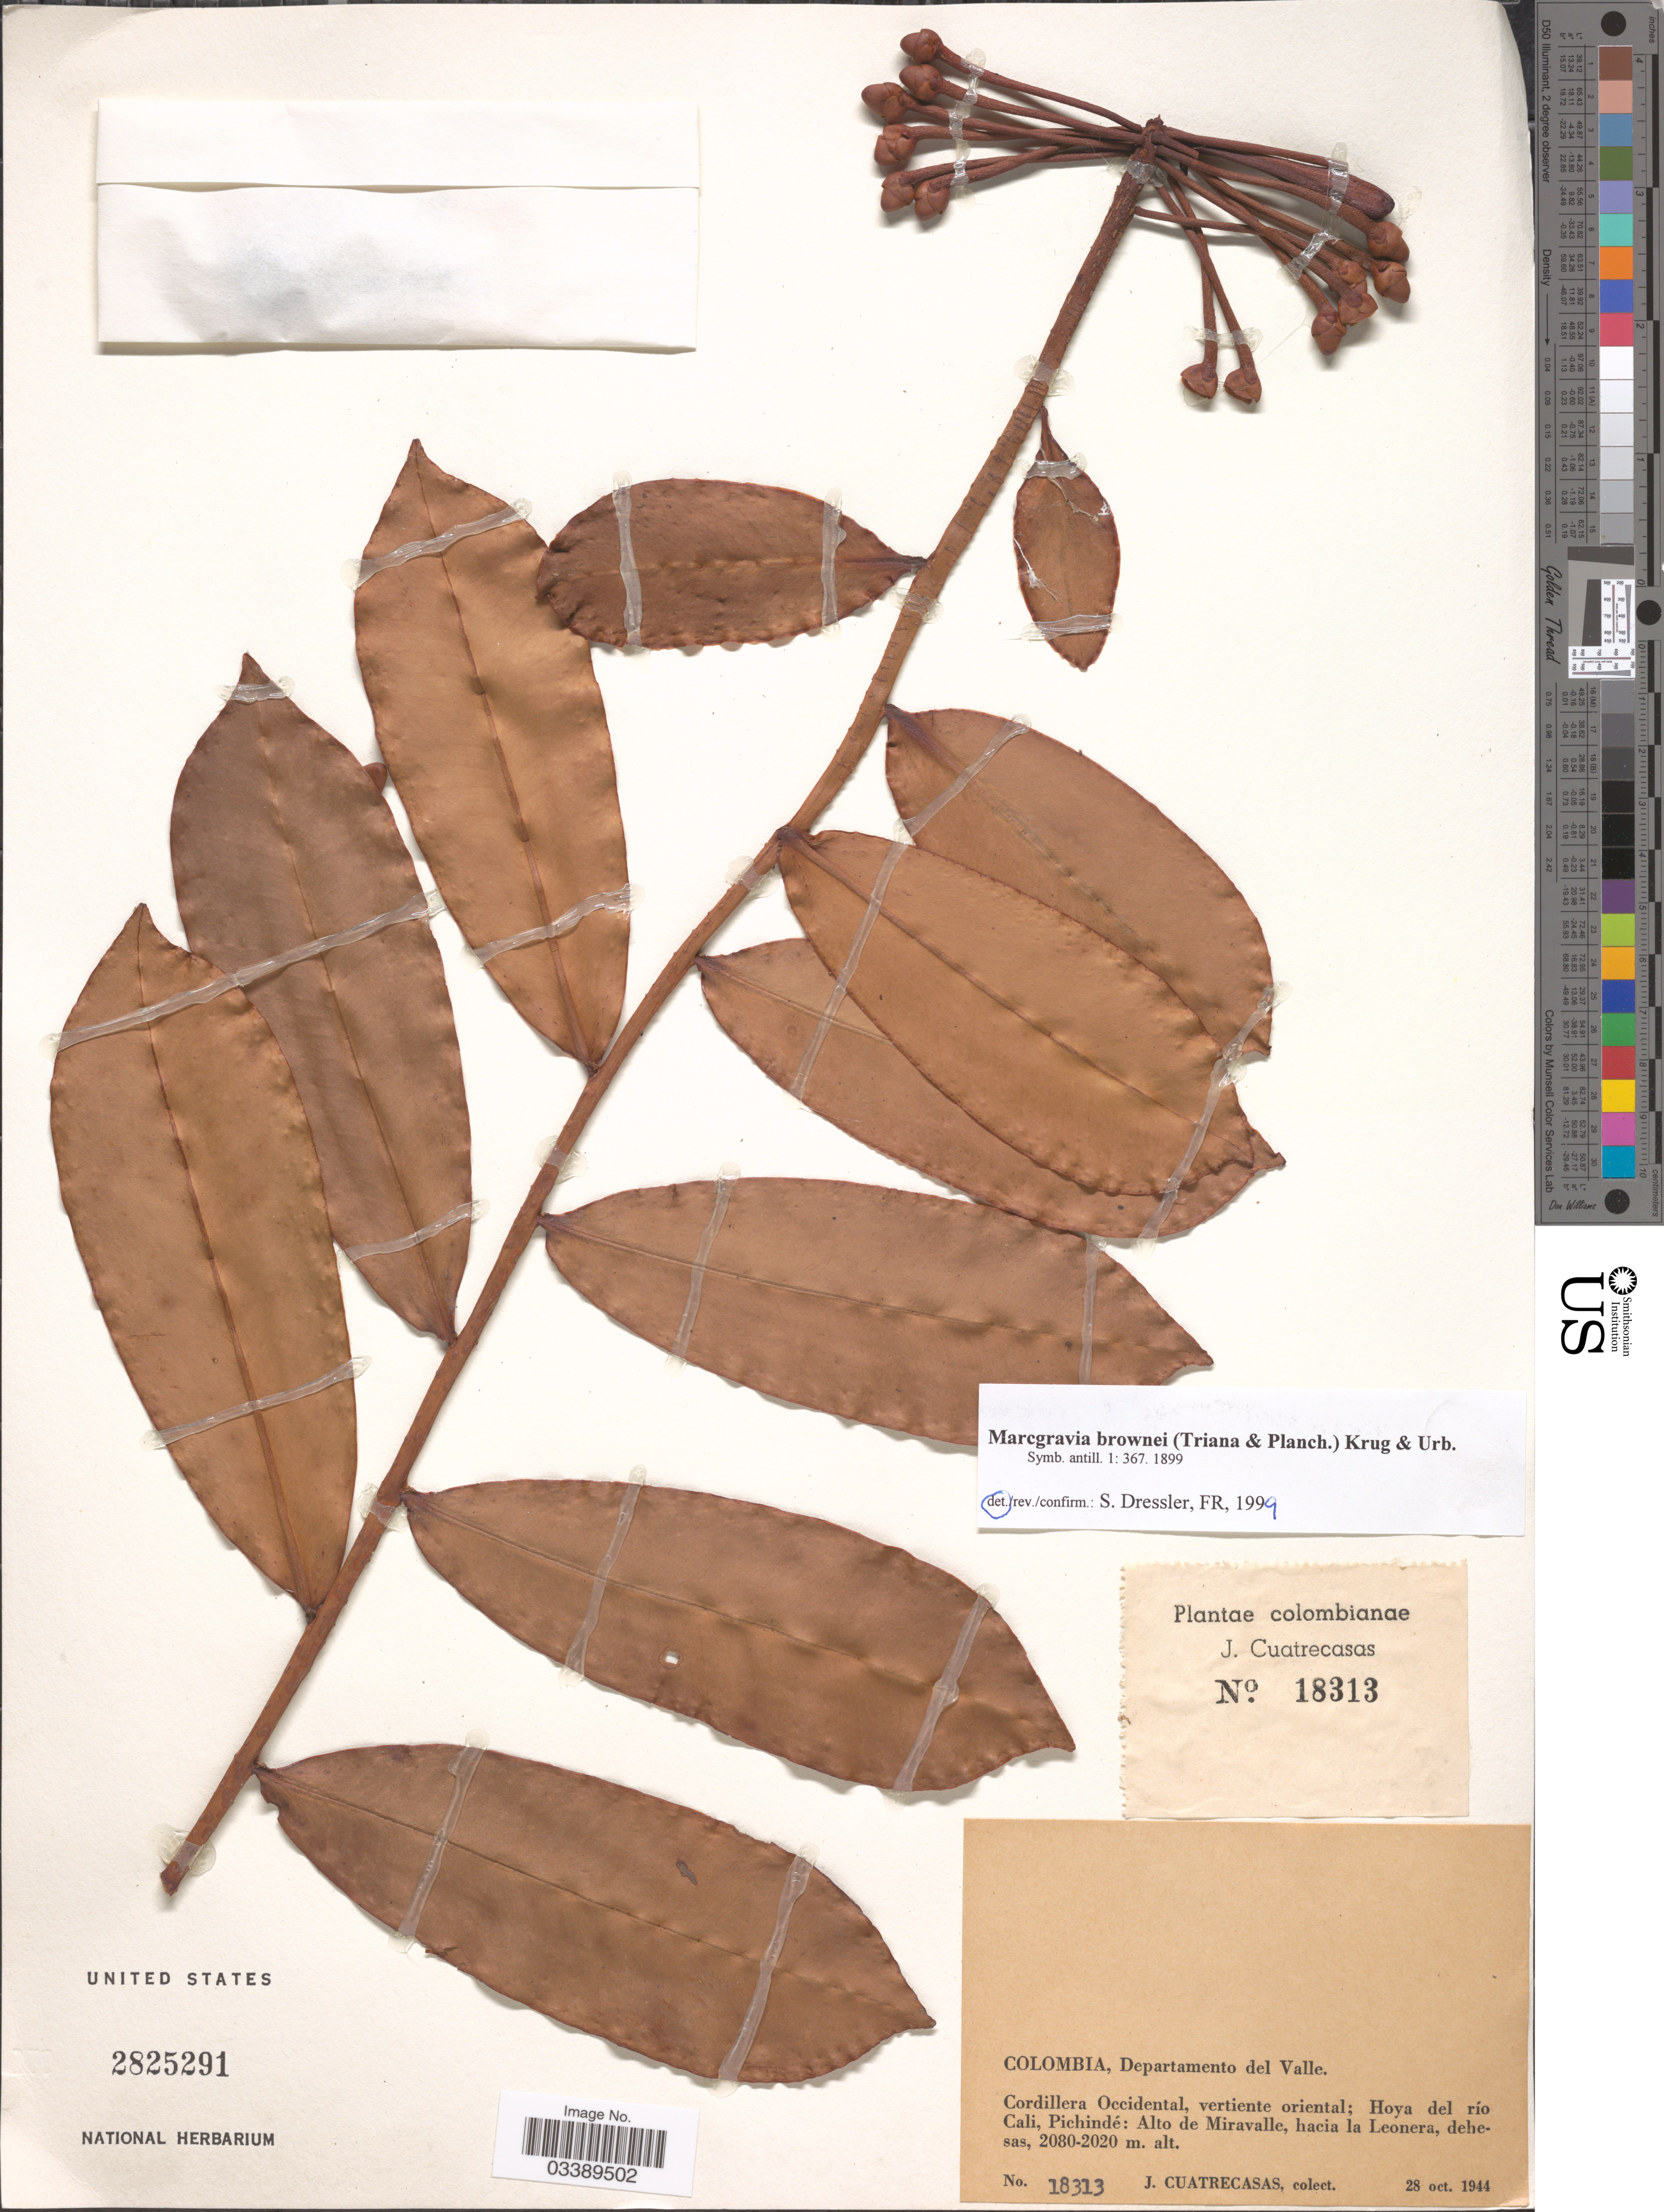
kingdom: Plantae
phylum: Tracheophyta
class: Magnoliopsida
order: Ericales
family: Marcgraviaceae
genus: Marcgravia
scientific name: Marcgravia brownei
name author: (Triana & Planch.) Krug & Urb.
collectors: J. Cuatrecasas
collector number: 18313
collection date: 1944-10-28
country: Colombia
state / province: Valle del Cauca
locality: Departamento del Valle. Cordillera Occidental, vertiente oriental; Hoya del río Cali, Pichindé: Alto de Miravalle, hacia la Leonera, dehesas.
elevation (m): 2020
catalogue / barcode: US 2825291